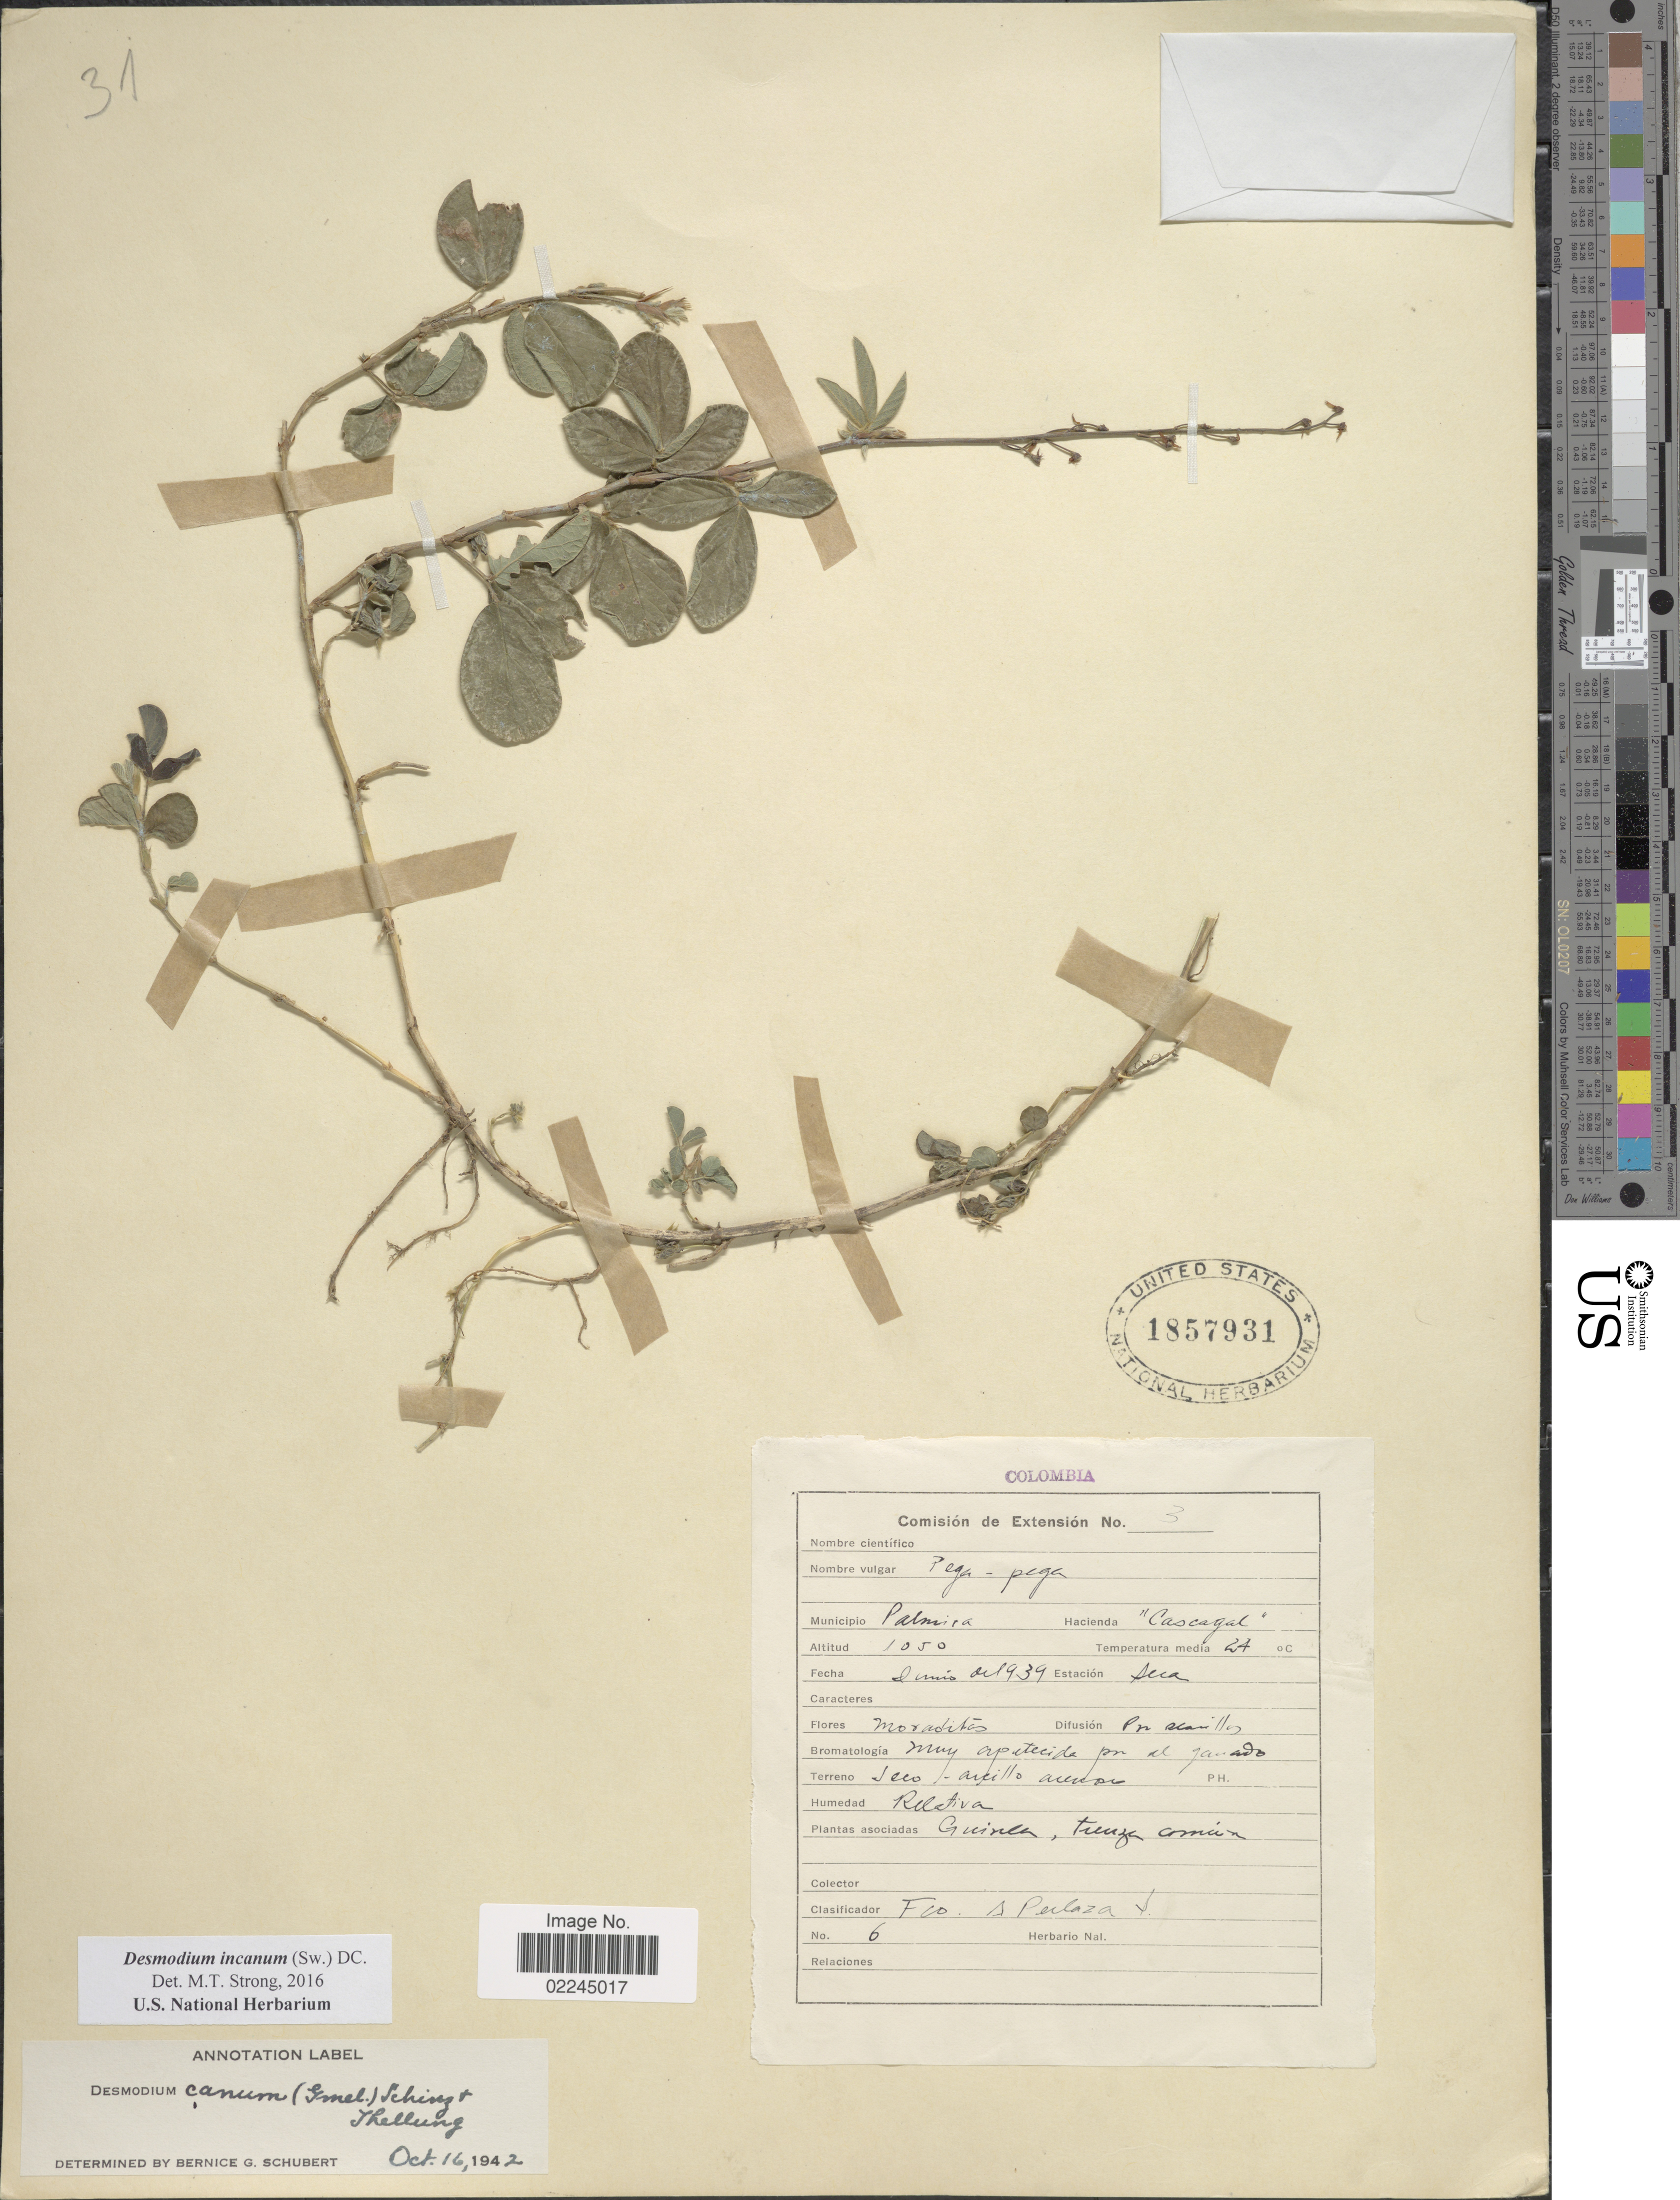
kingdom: Plantae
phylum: Tracheophyta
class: Magnoliopsida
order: Fabales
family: Fabaceae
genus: Desmodium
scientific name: Desmodium incanum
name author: (Sw.) DC.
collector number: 6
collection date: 1939-06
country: Colombia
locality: Municipio Palmira, Hacienda Cascagal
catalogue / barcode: US 1857931